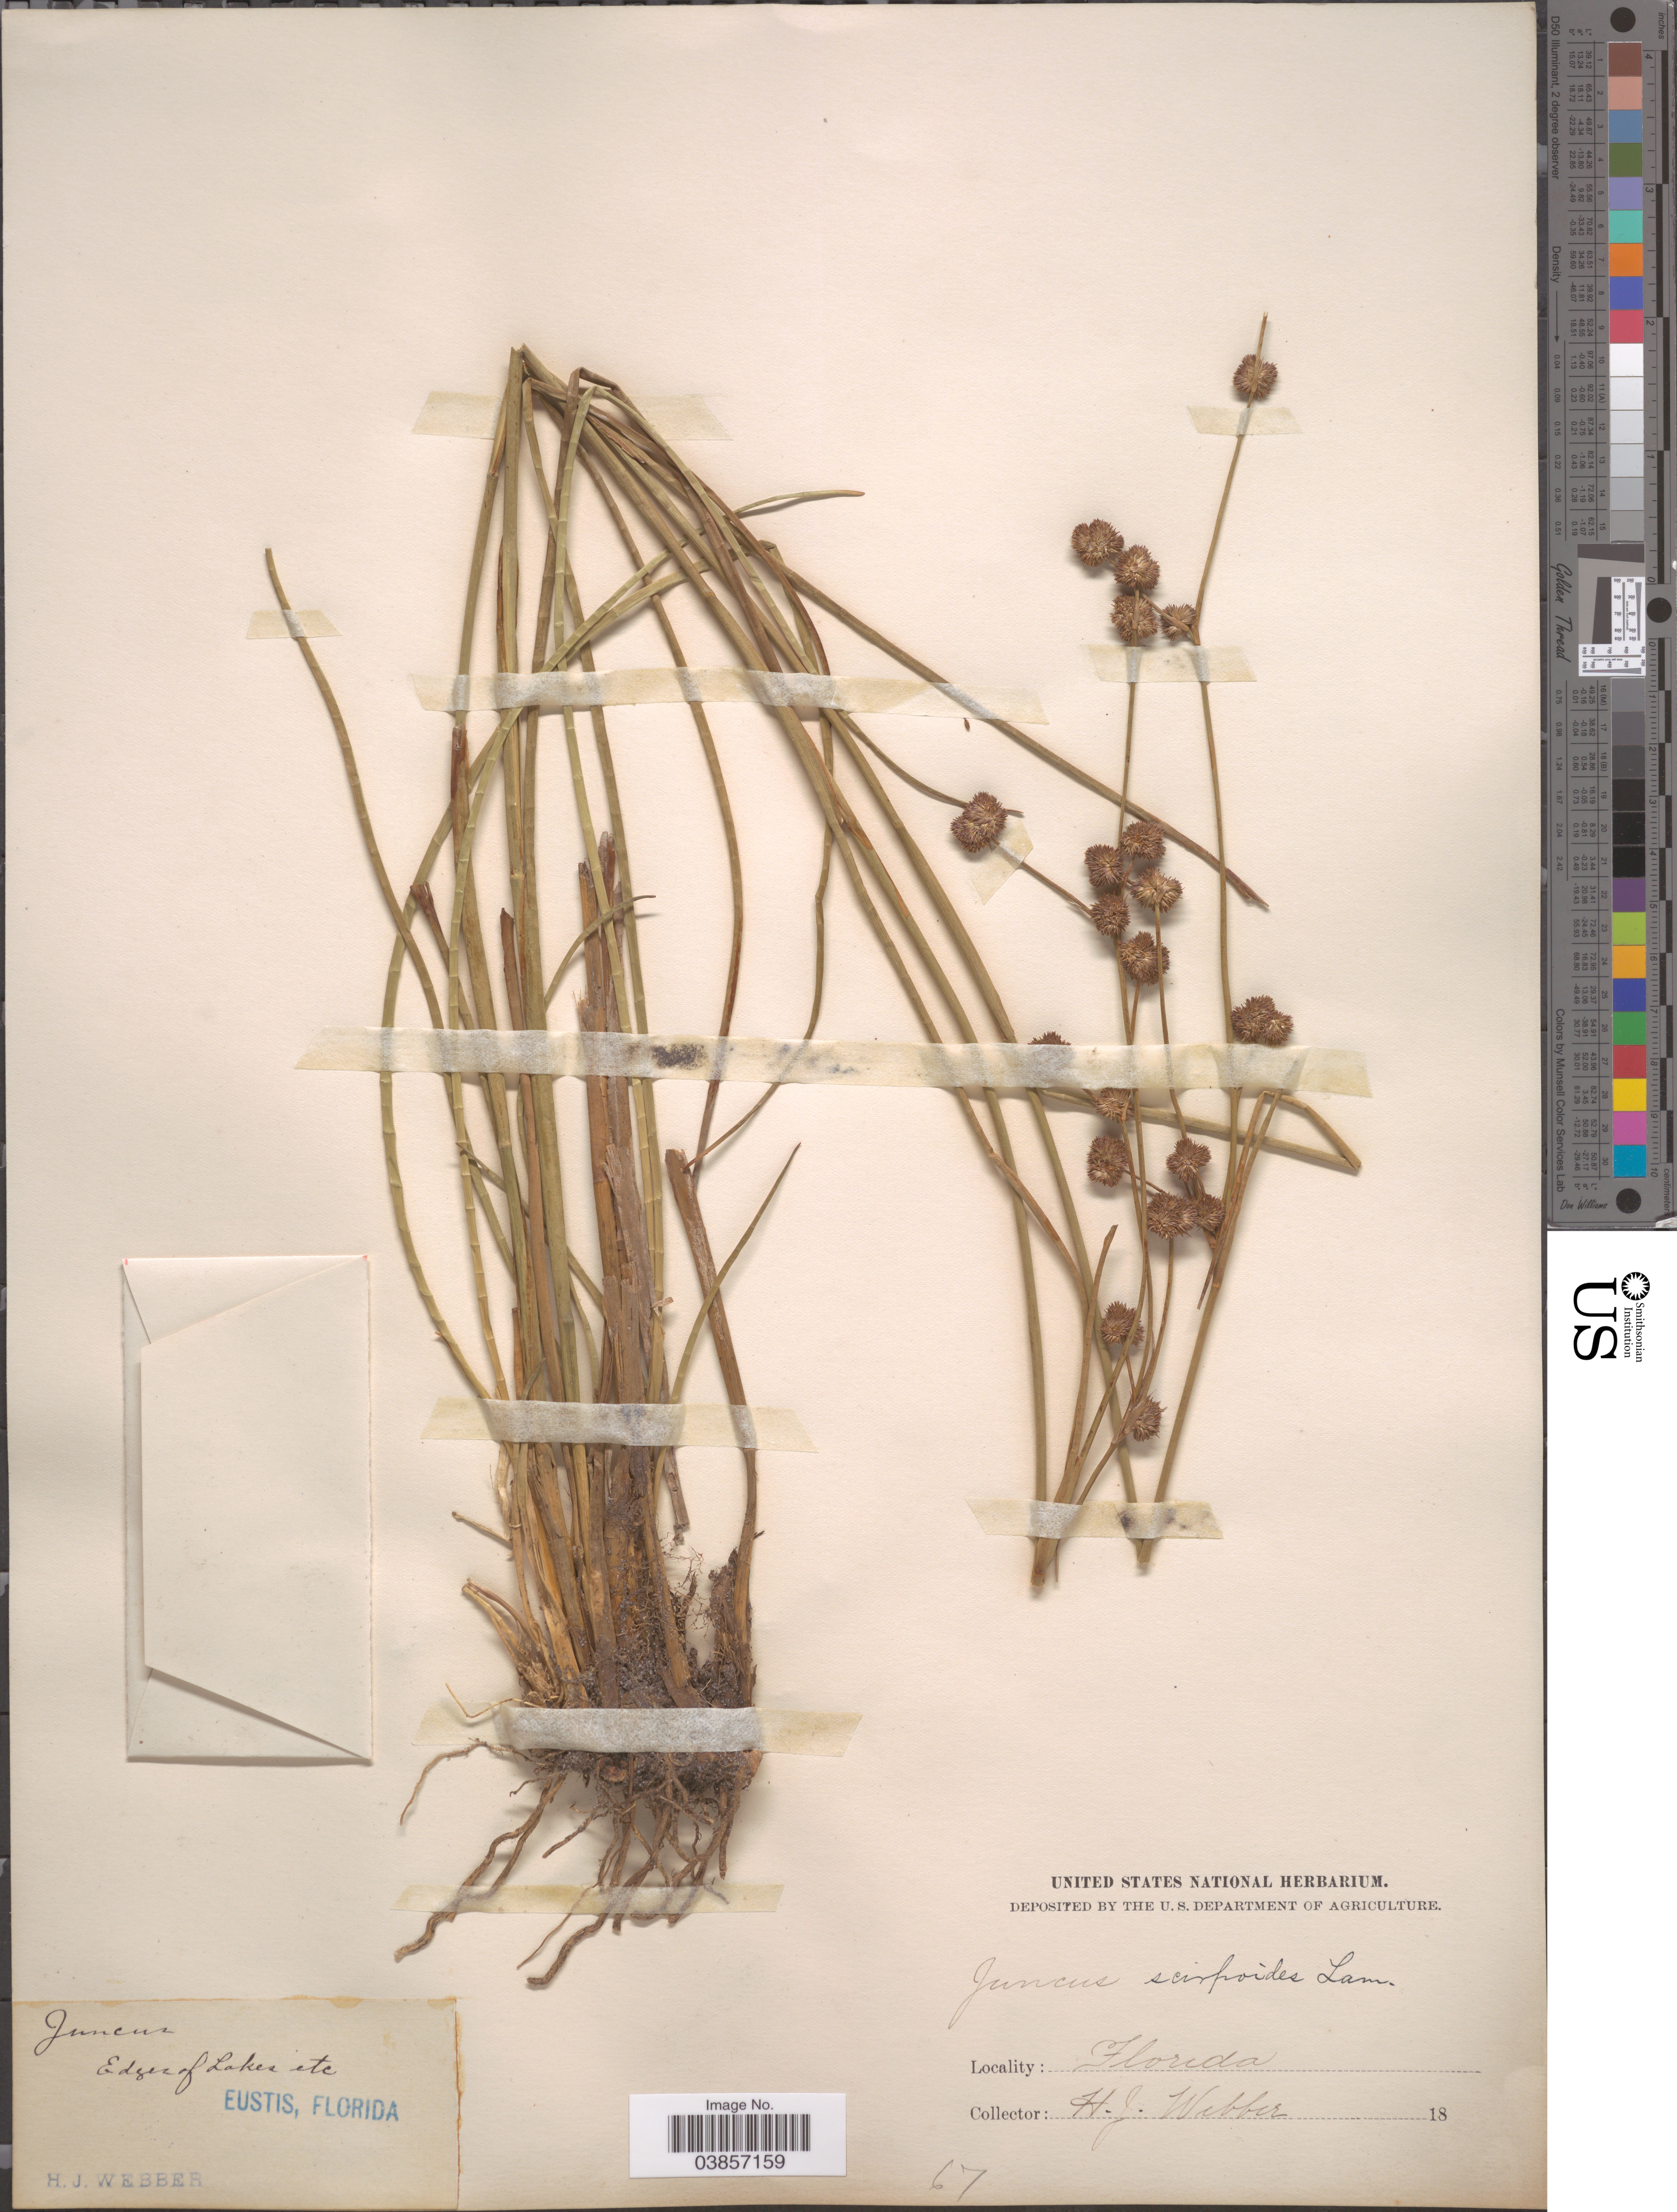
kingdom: Plantae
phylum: Tracheophyta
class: Liliopsida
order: Poales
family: Juncaceae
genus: Juncus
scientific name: Juncus scirpoides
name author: Lam.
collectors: H. Webber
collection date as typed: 18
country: United States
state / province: Florida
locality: Edges of Lakes etc. Eustis.